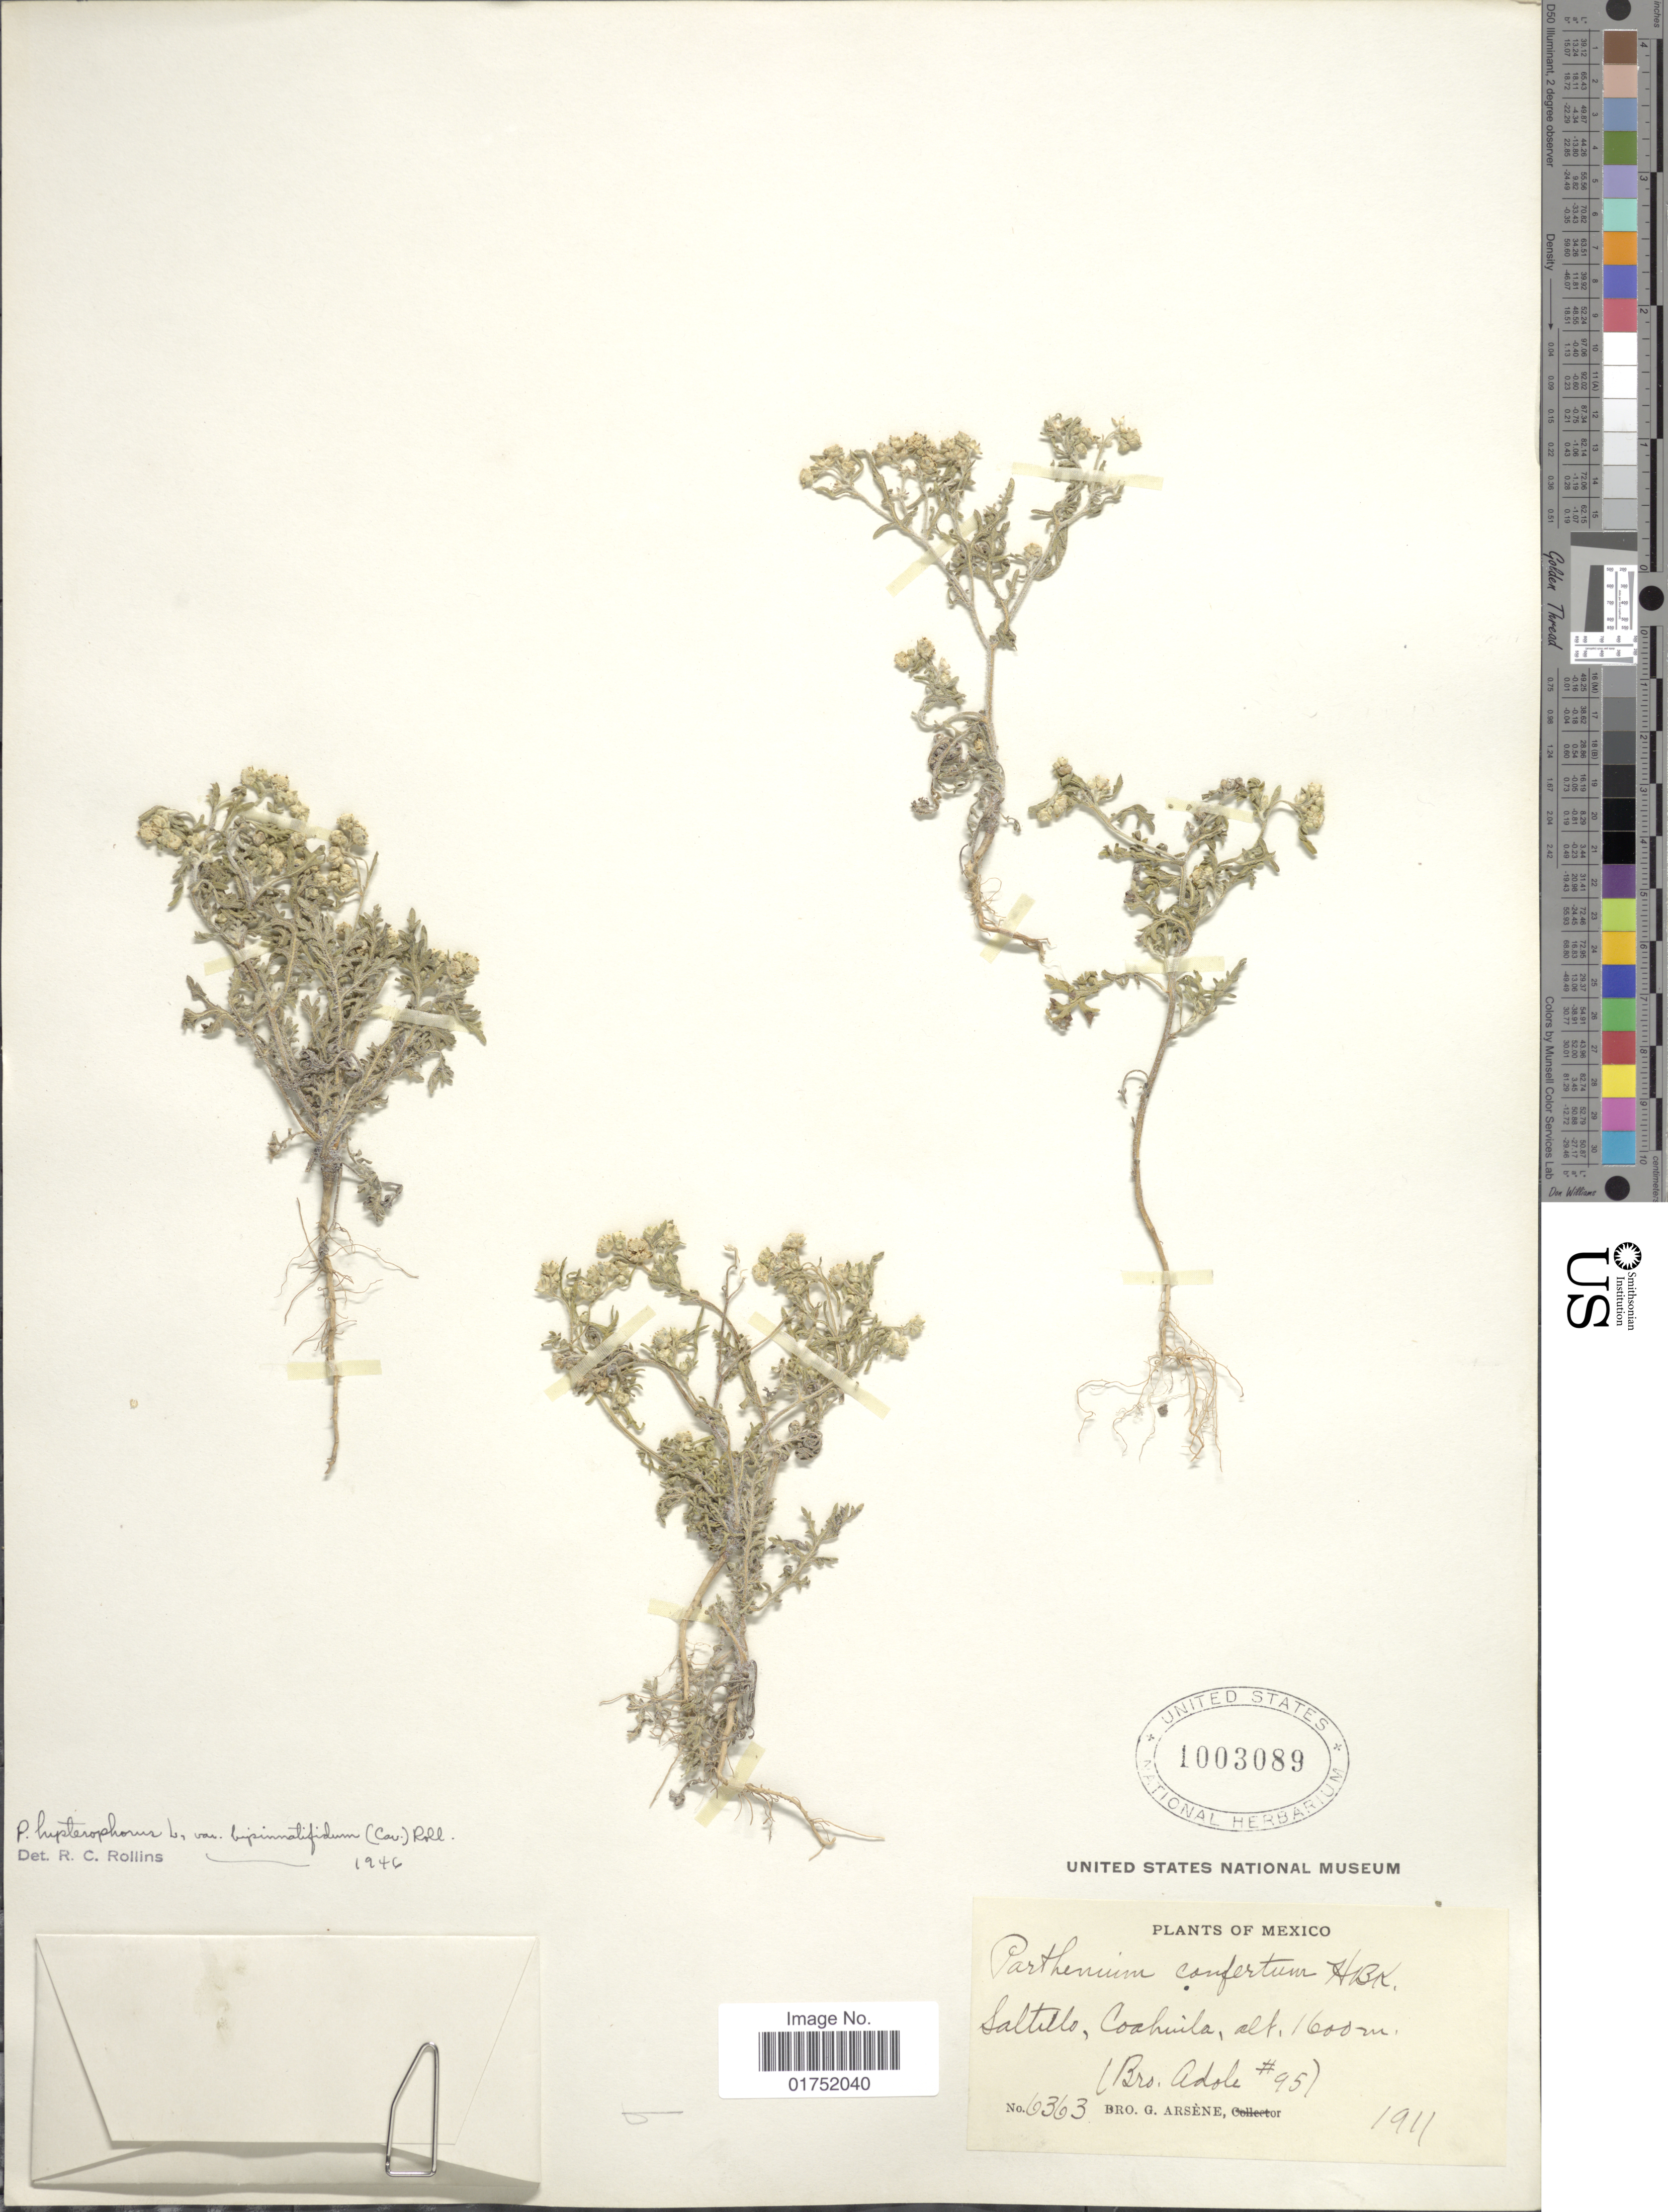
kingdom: Plantae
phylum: Tracheophyta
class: Magnoliopsida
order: Asterales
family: Asteraceae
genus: Parthenium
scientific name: Parthenium bipinnatifidum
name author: (Ortega) Rollins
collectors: Bro. Adole & Bro. G. Arsène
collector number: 95/6363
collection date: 1911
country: Mexico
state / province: Coahuila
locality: Saltillo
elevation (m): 1600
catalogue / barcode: US 1003089